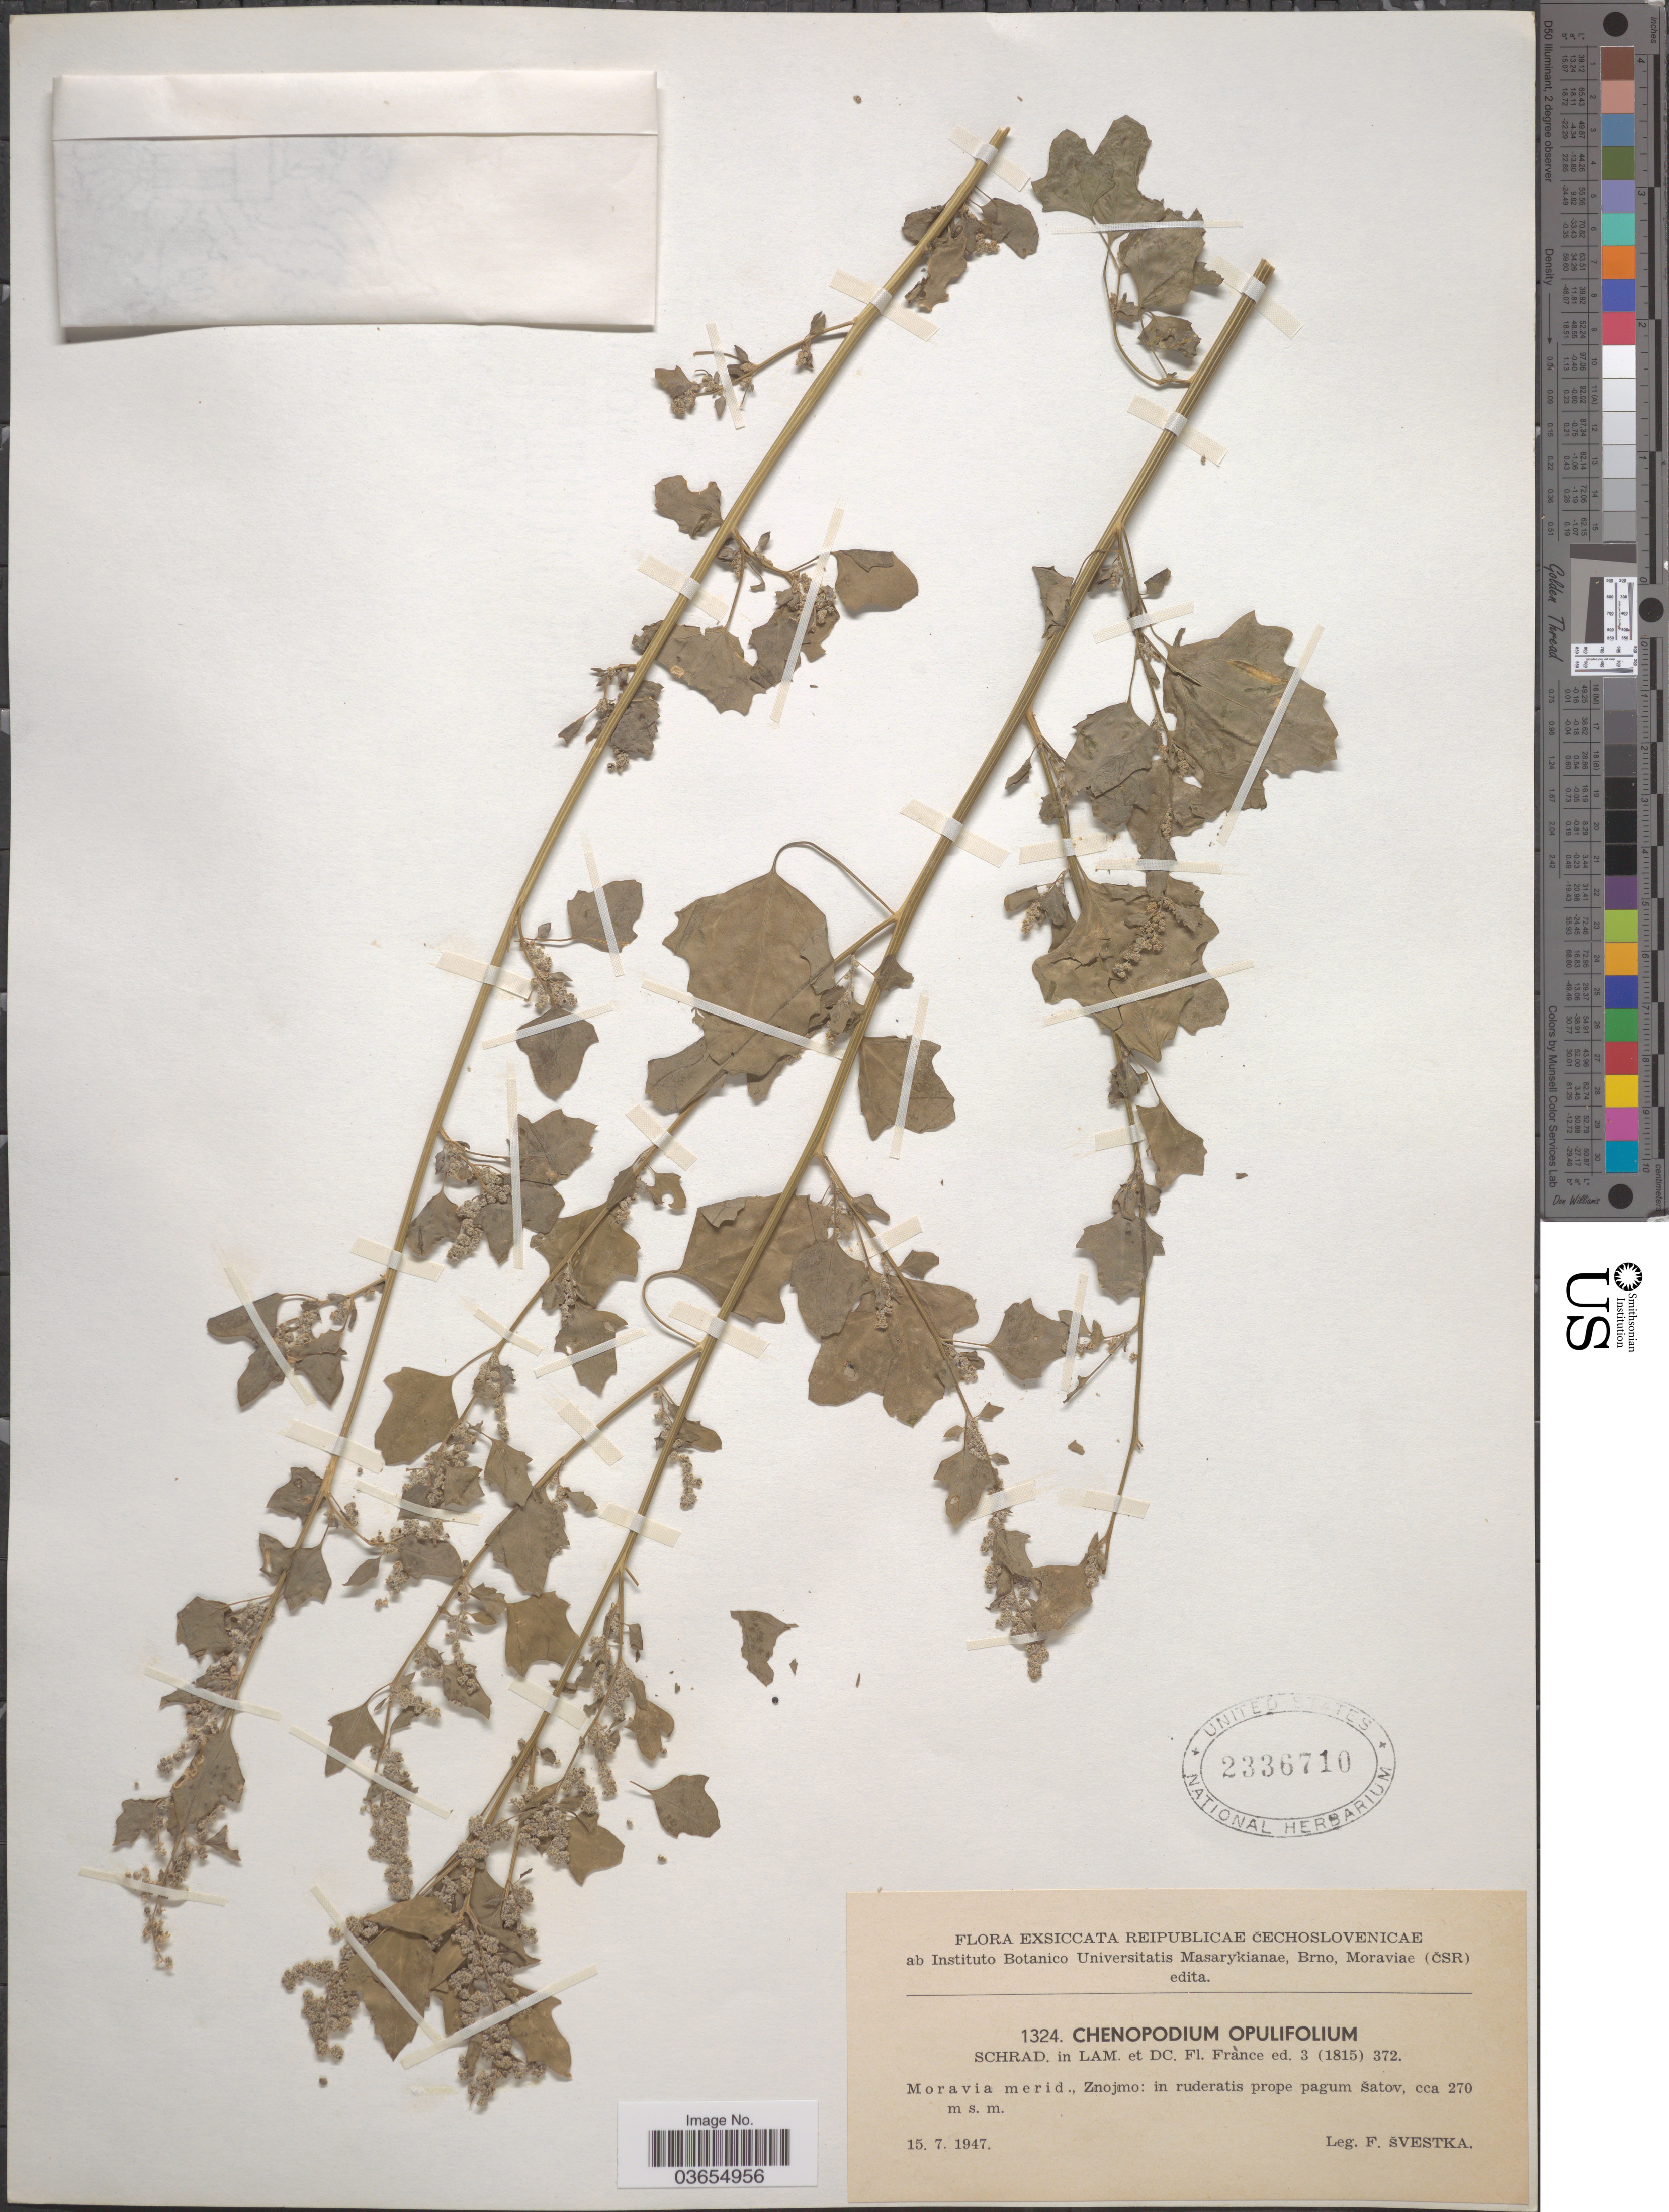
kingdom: Plantae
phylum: Tracheophyta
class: Magnoliopsida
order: Caryophyllales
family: Amaranthaceae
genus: Chenopodium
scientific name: Chenopodium opulifolium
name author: Schrad. ex W.D.J. Koch & Ziz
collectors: F. Svestka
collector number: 1324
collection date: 1947-07-15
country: Czechia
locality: Reipublicae Čechoslovenicae. Moravia merid., Znojmo: in ruderatis prope pagum šatov.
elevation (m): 270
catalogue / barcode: US 2336710